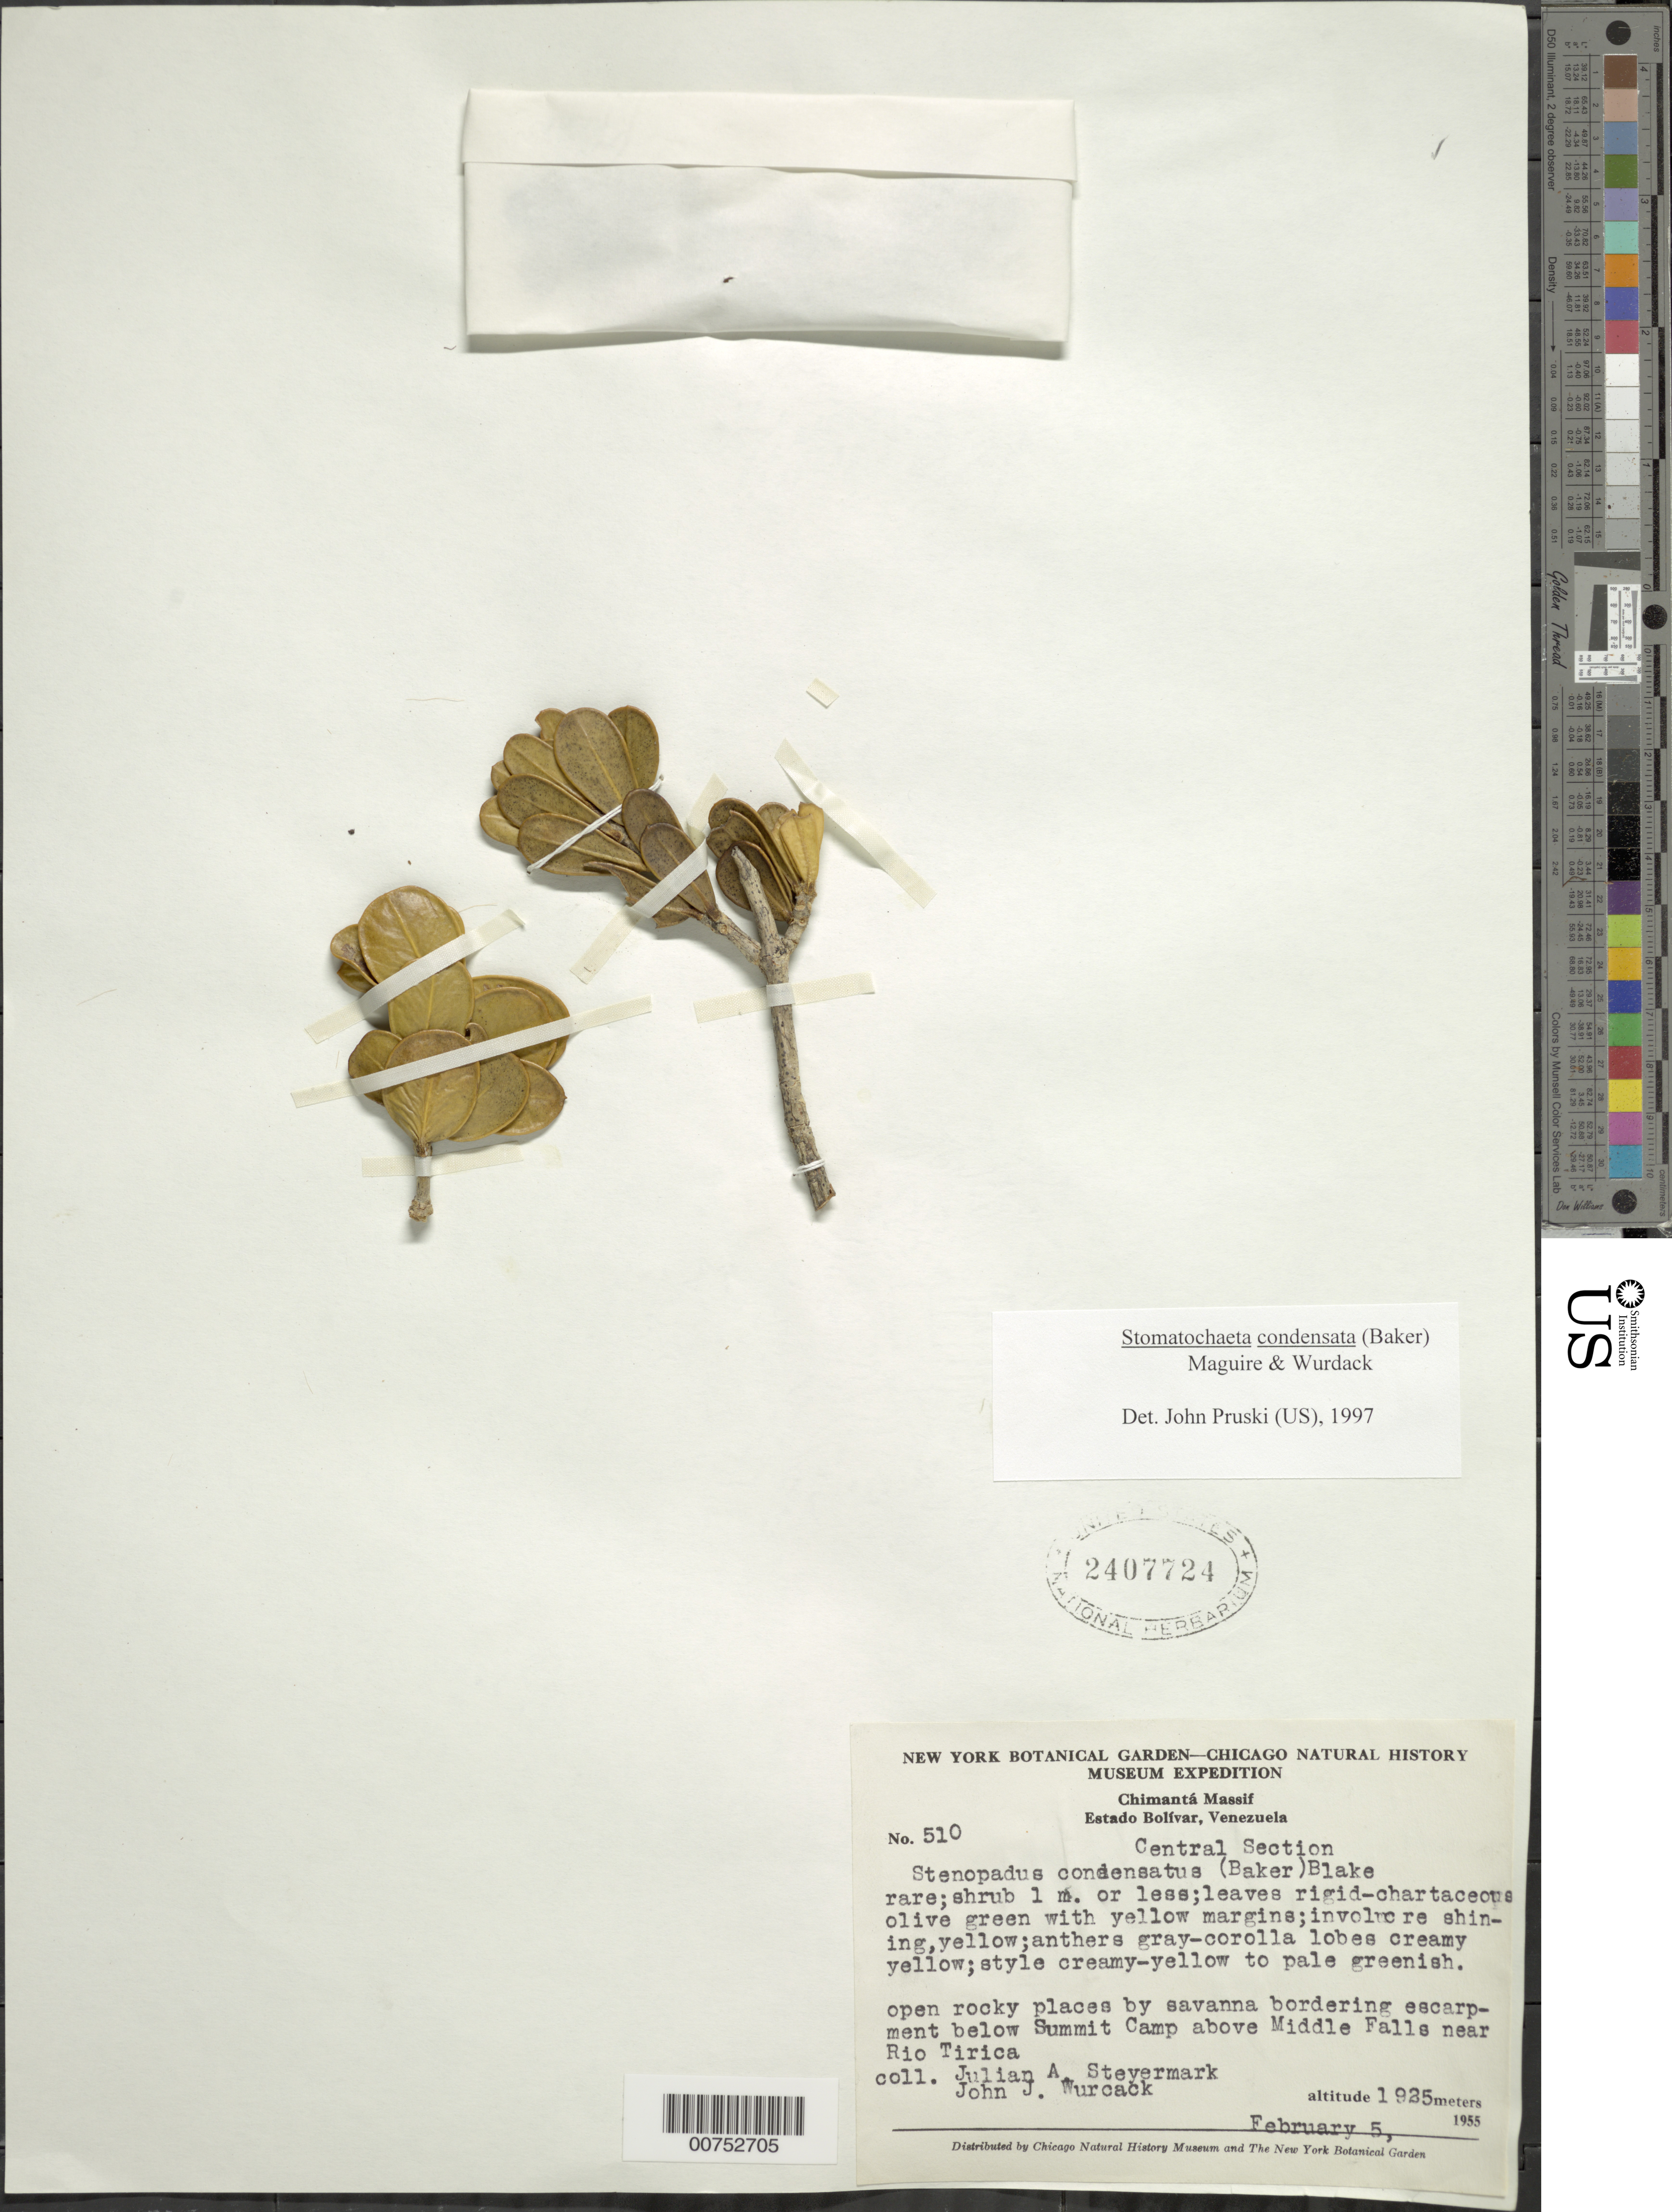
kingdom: Plantae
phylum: Tracheophyta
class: Magnoliopsida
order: Asterales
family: Asteraceae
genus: Stomatochaeta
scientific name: Stomatochaeta condensata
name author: (Baker) Maguire & Wurdack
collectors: J. Steyermark & J. J. Wurdack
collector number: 510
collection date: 1955-02-05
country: Venezuela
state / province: Bolivar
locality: Chimanta Massif, open rocky places by savanna bordering escarpment below Summit Camp above Middle Falls near Rio Tirica.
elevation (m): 1925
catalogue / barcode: US 2407724